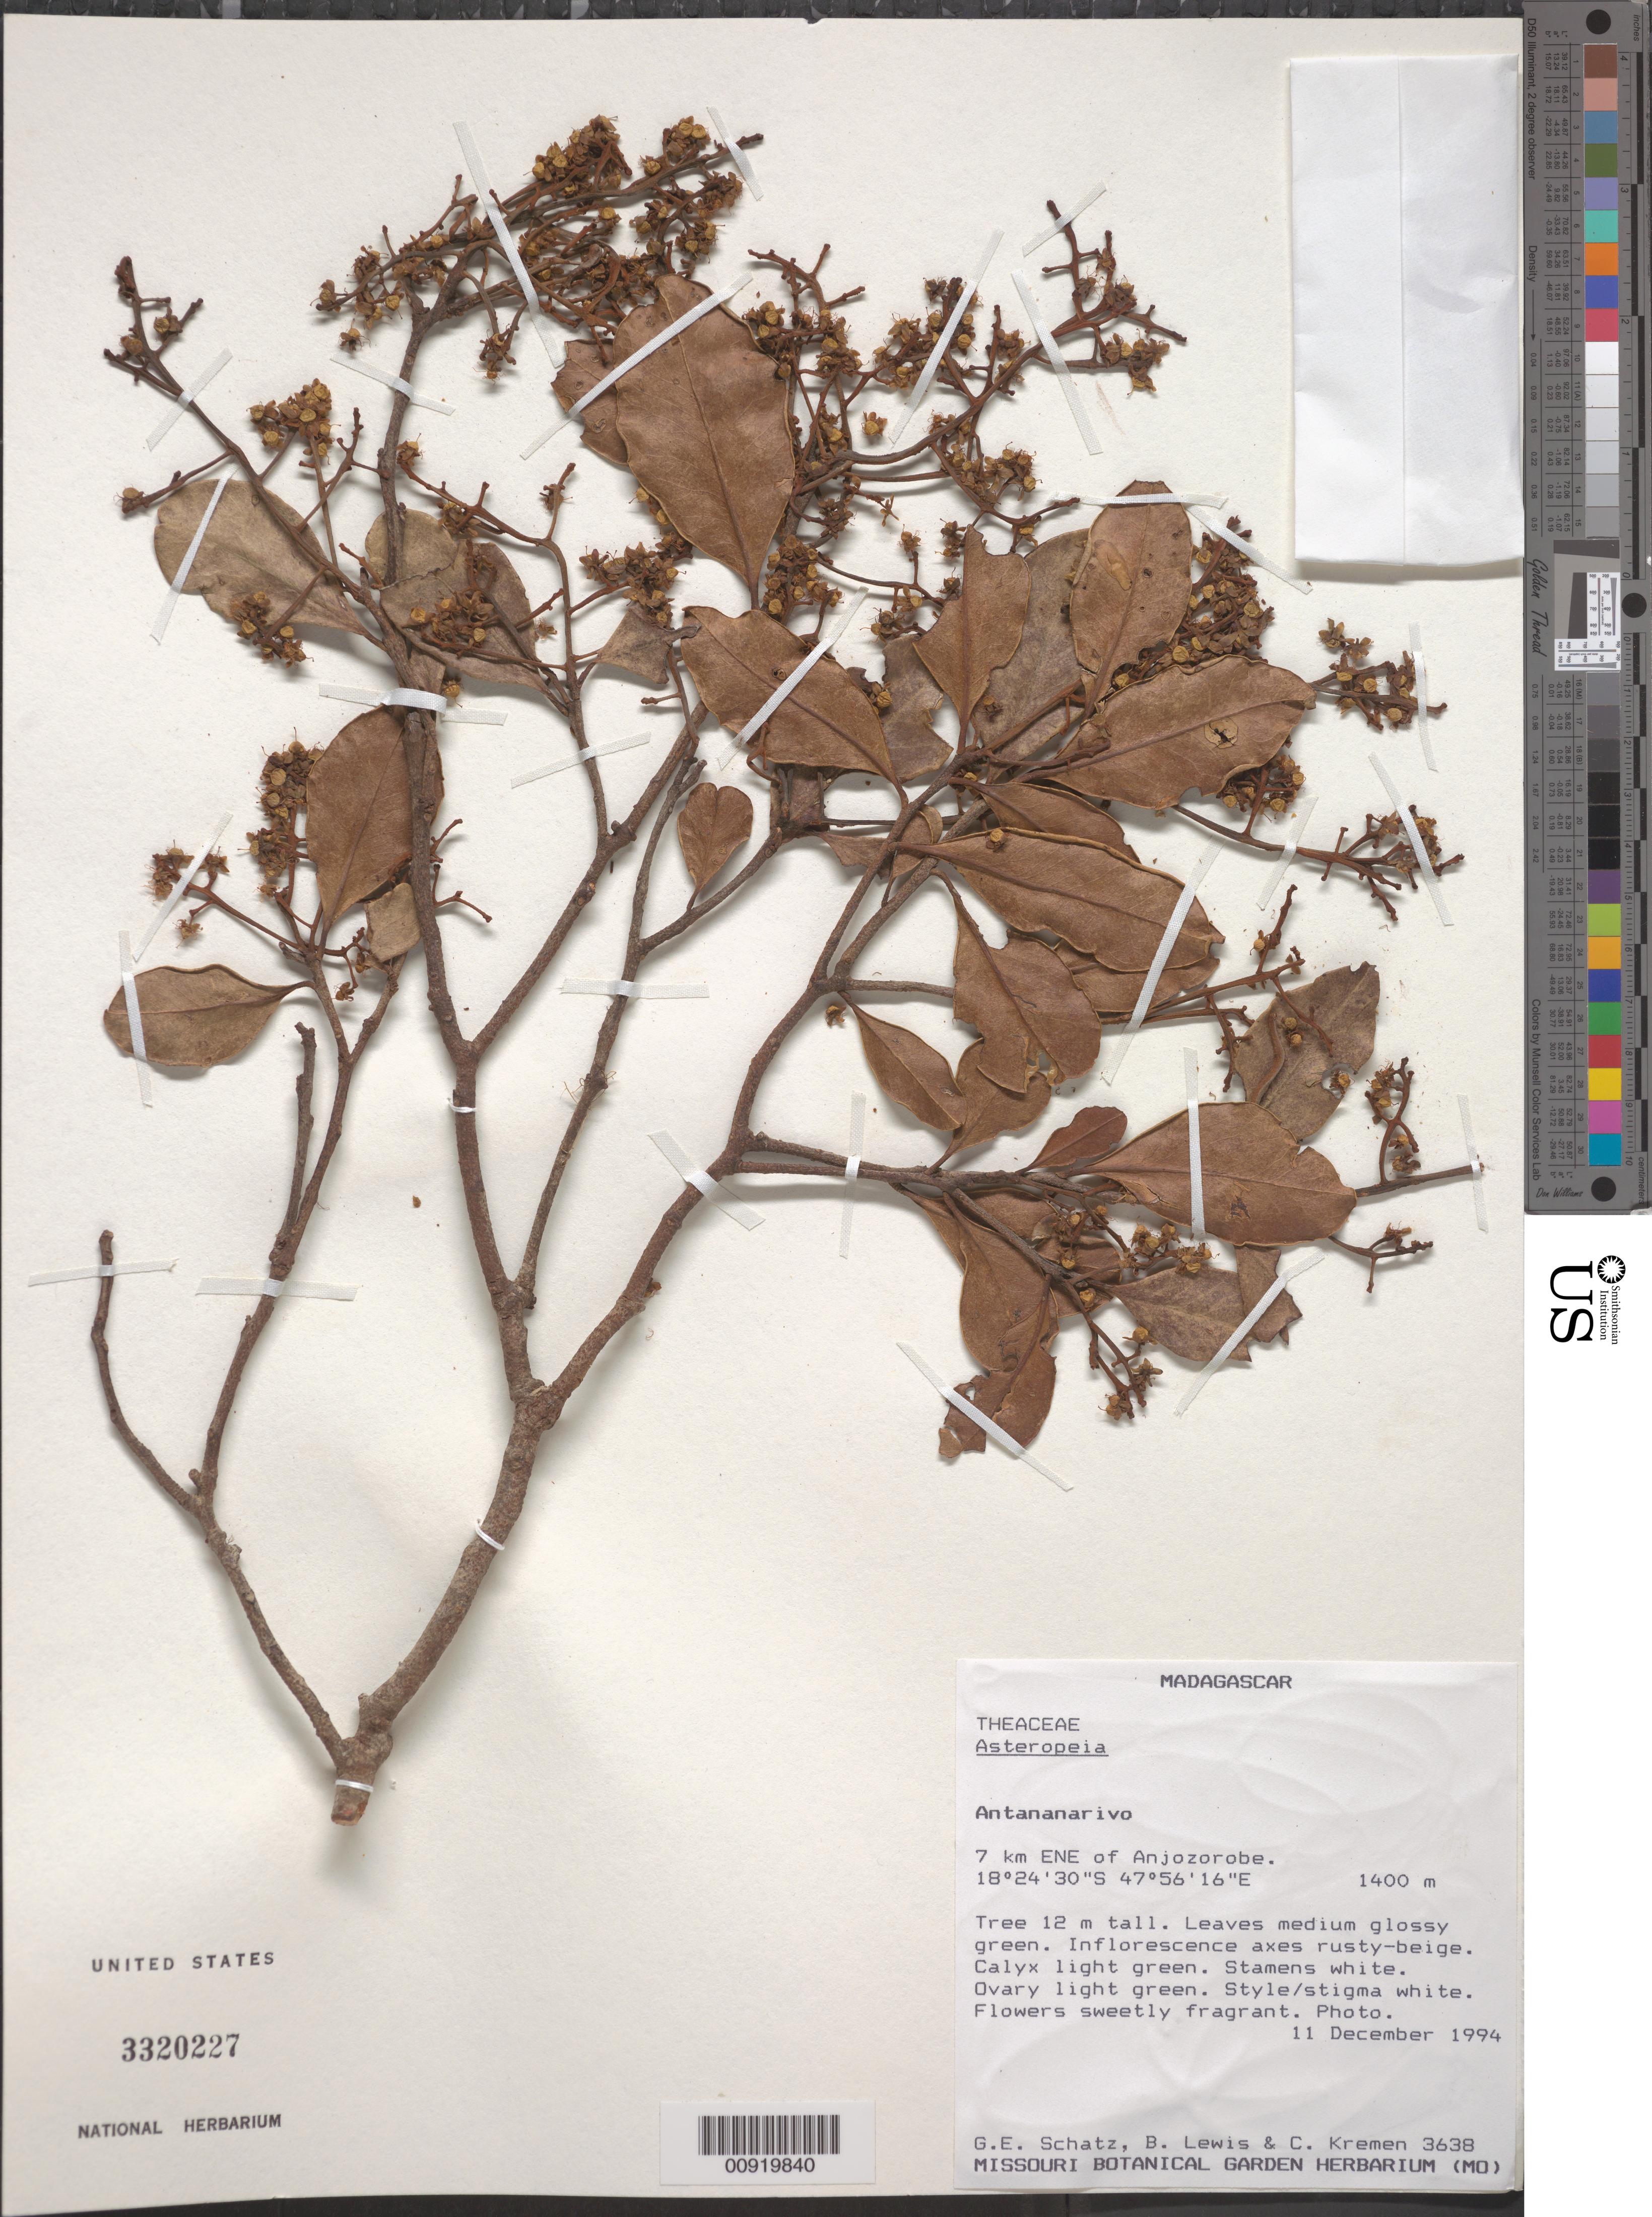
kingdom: Plantae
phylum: Tracheophyta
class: Magnoliopsida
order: Caryophyllales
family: Asteropeiaceae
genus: Asteropeia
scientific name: Asteropeia sp.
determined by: Weitzman, A. L.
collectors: G. Schatz, B. A. Lewis & C. Kremen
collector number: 3638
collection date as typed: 11 Dec 1994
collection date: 1994-12-11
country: Madagascar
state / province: Analamanga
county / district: Anjozorobe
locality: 7 km ENE of Anjozorobe.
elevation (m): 1400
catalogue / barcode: US 3320227